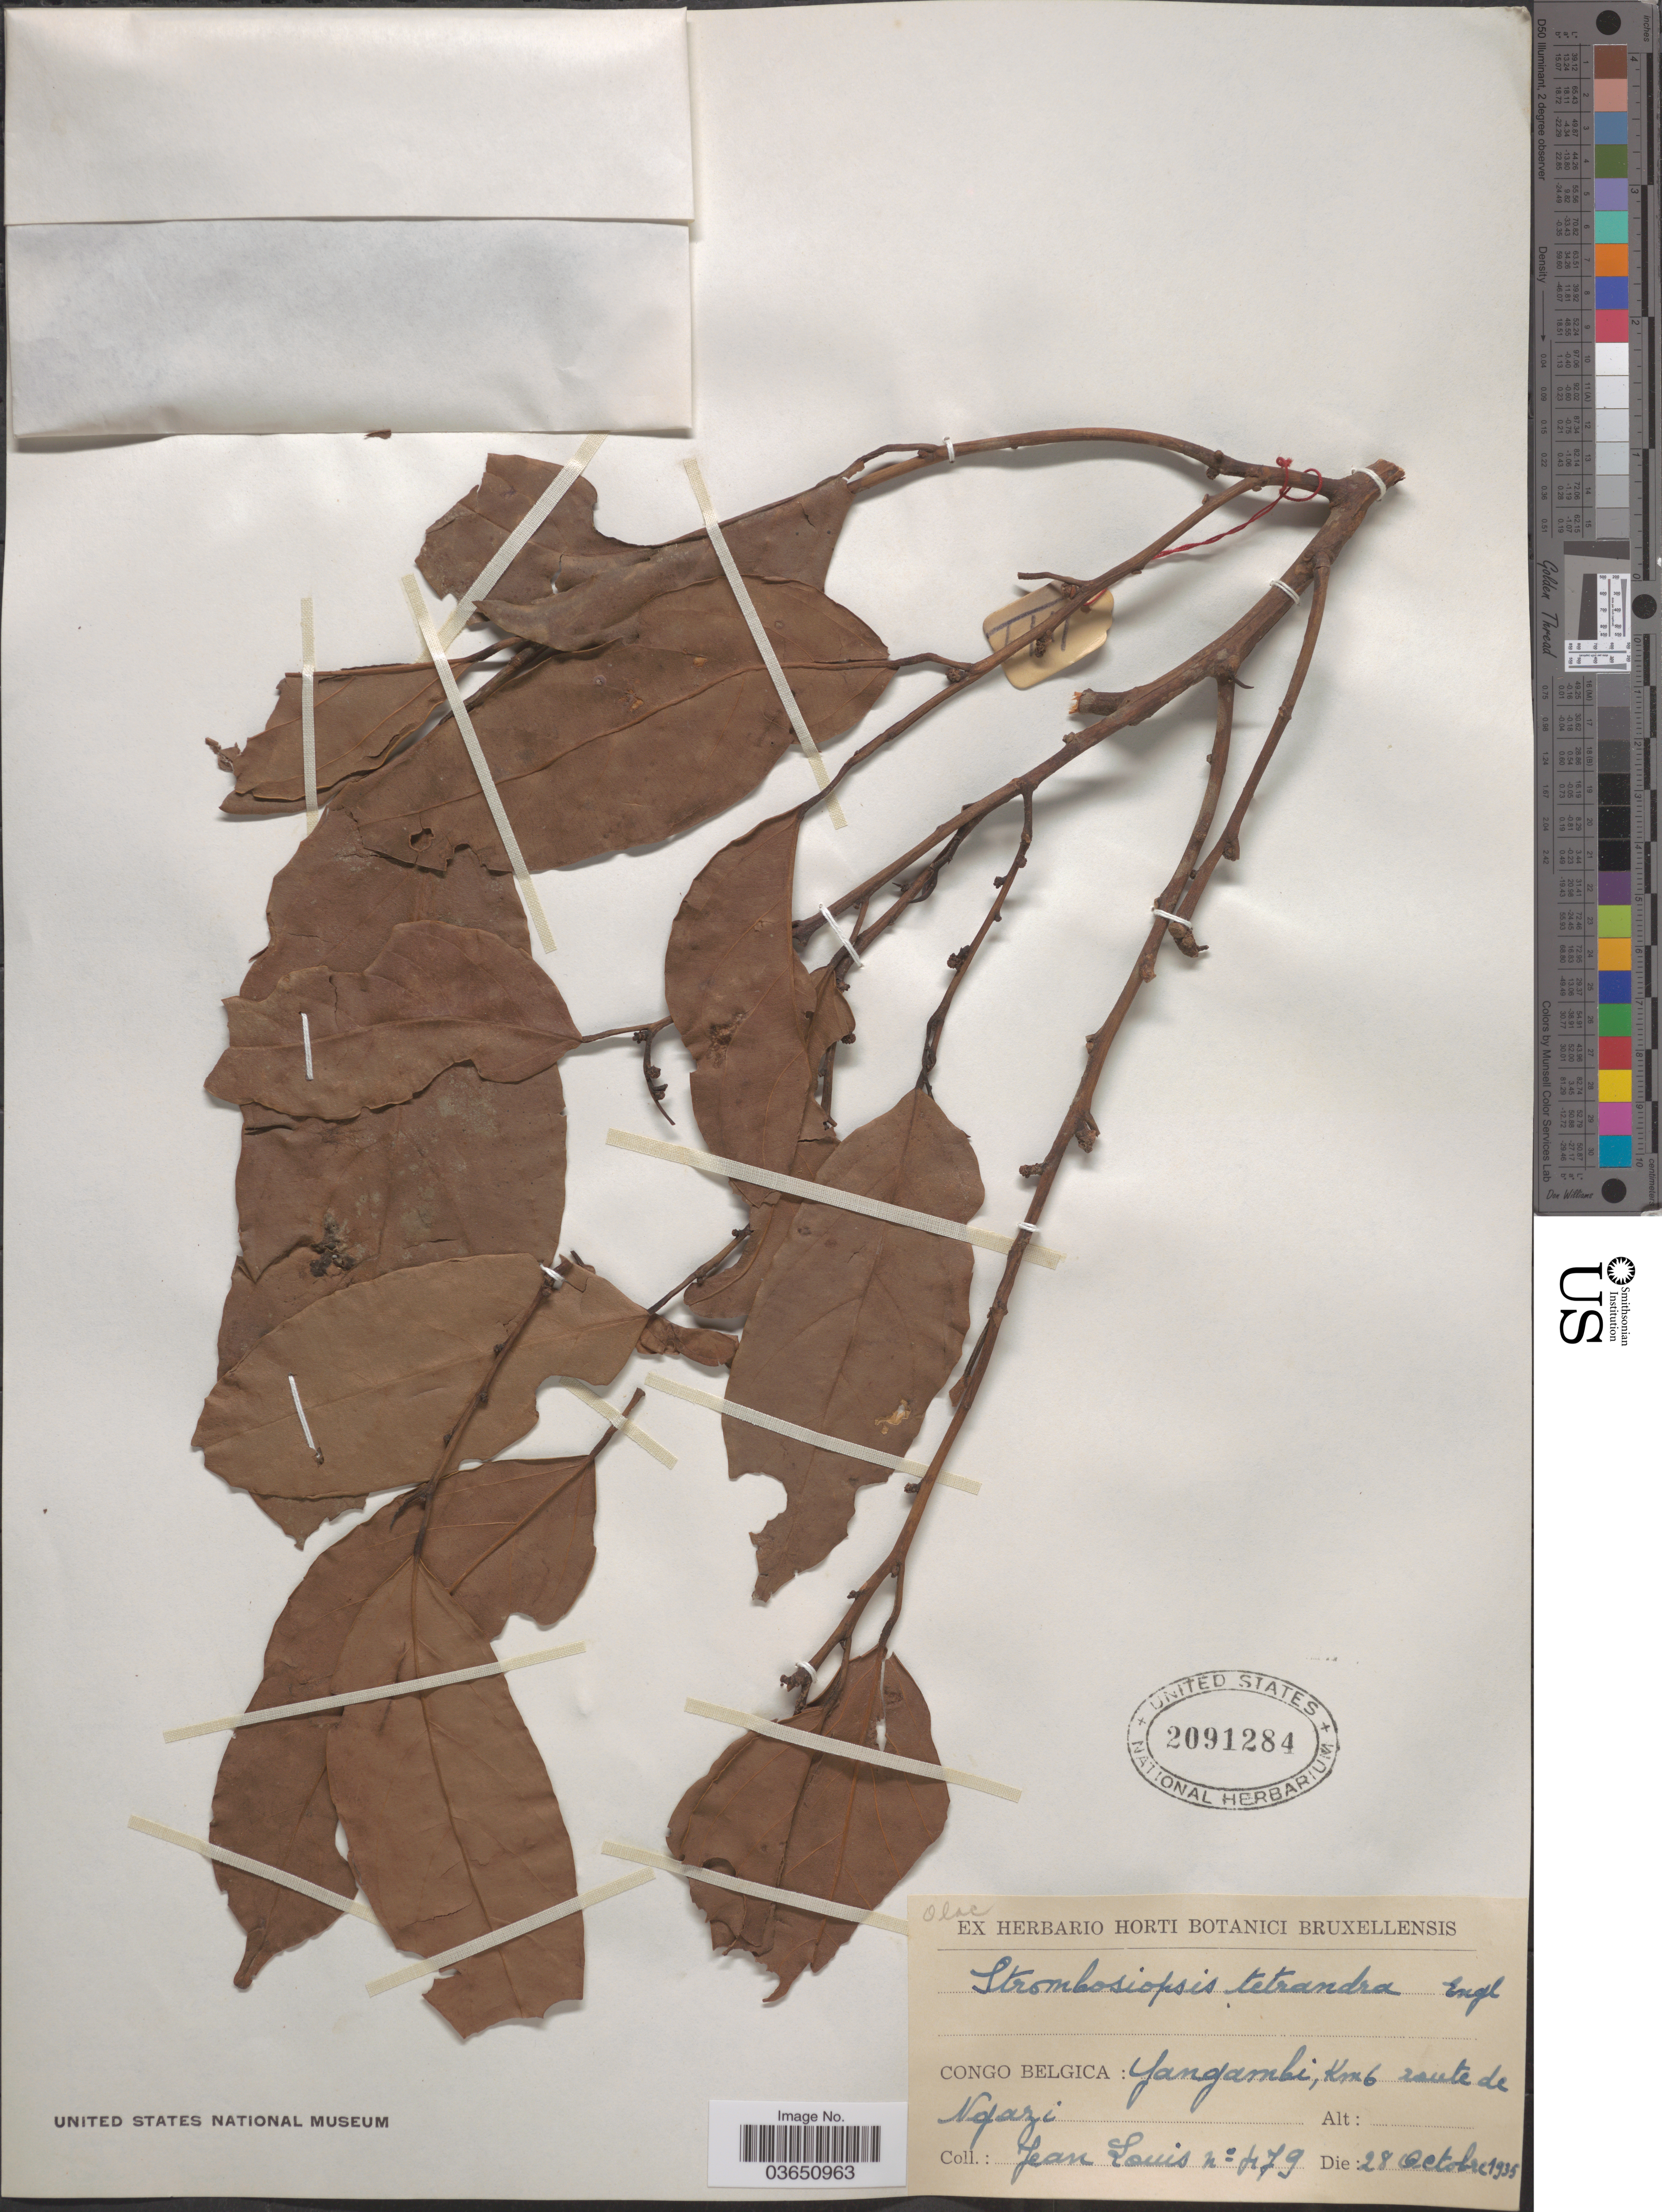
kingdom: Plantae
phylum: Tracheophyta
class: Magnoliopsida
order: Santalales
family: Strombosiaceae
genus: Strombosiopsis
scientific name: Strombosiopsis tetrandra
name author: Engl.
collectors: J. Louis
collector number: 479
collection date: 1935-10-28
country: Congo, Democratic Republic of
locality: Congo Belgica: Yangambi, Km 6 zoute de Ngazi.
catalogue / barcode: US 2091284